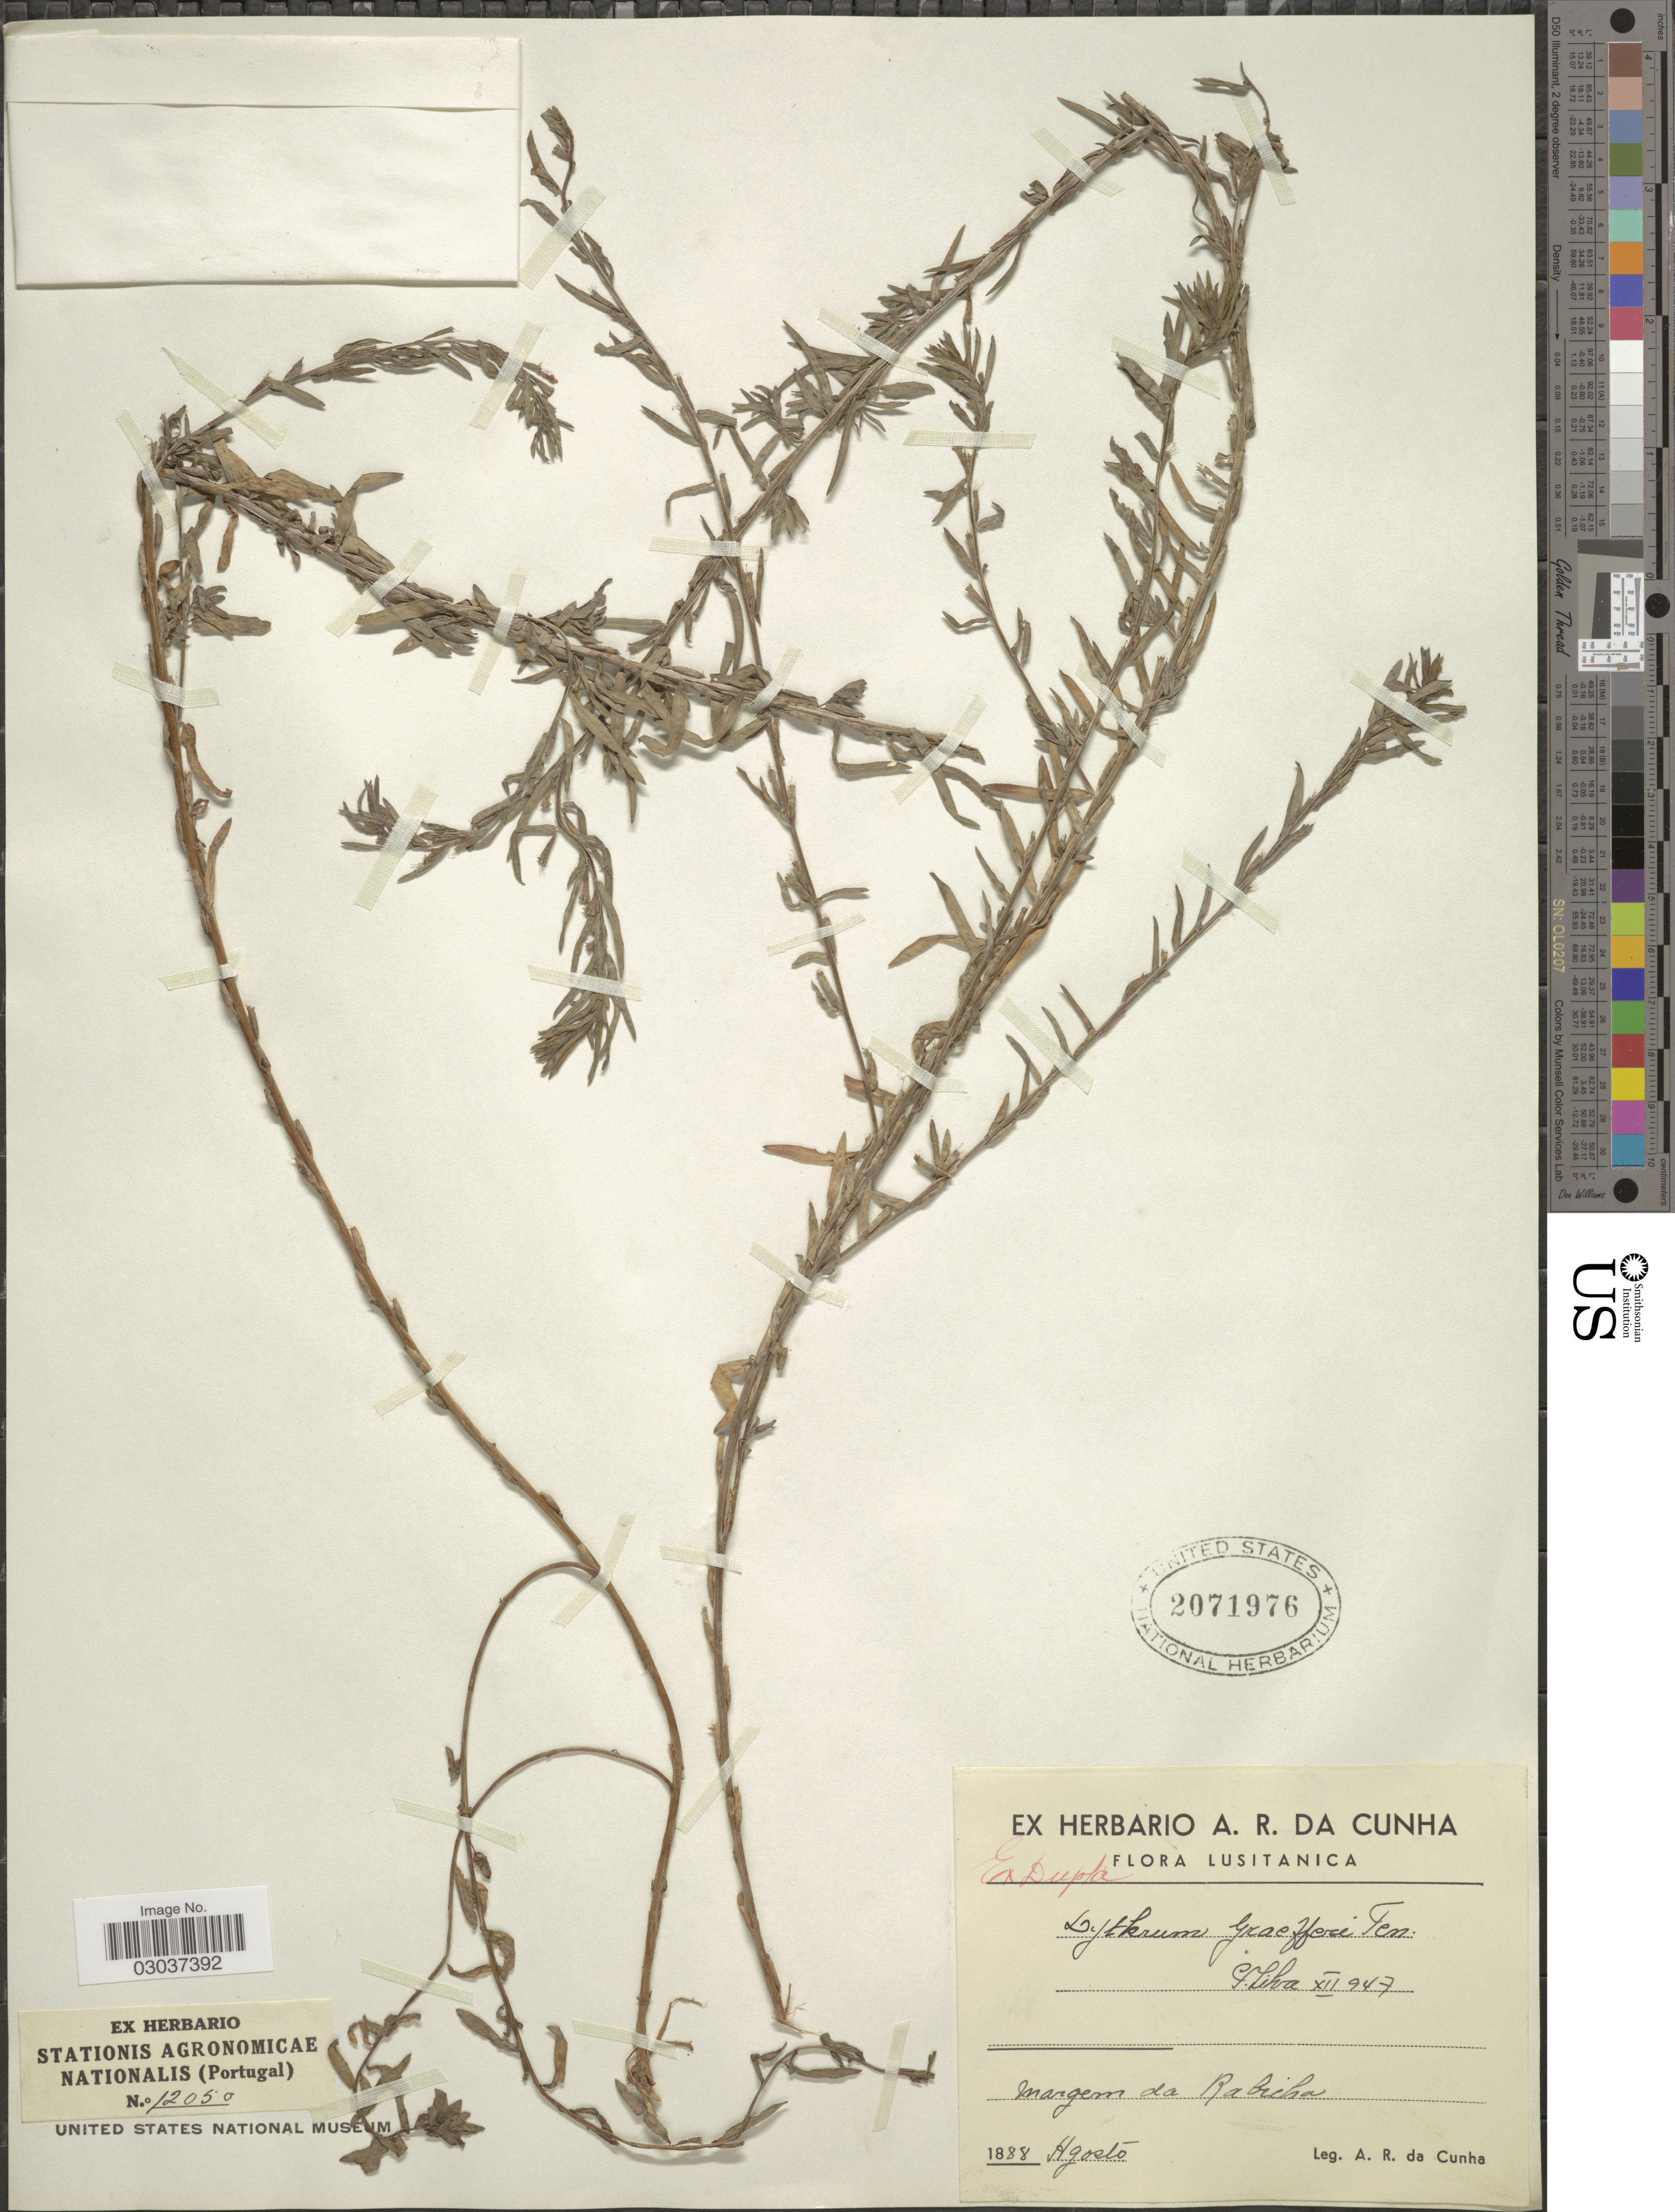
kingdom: Plantae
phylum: Tracheophyta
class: Magnoliopsida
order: Myrtales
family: Lythraceae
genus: Lythrum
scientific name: Lythrum graefferi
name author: Ten.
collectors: A. Da Cunha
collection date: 1888-08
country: Portugal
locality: Lusitanica. Margem da Rabicha.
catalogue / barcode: US 2071976